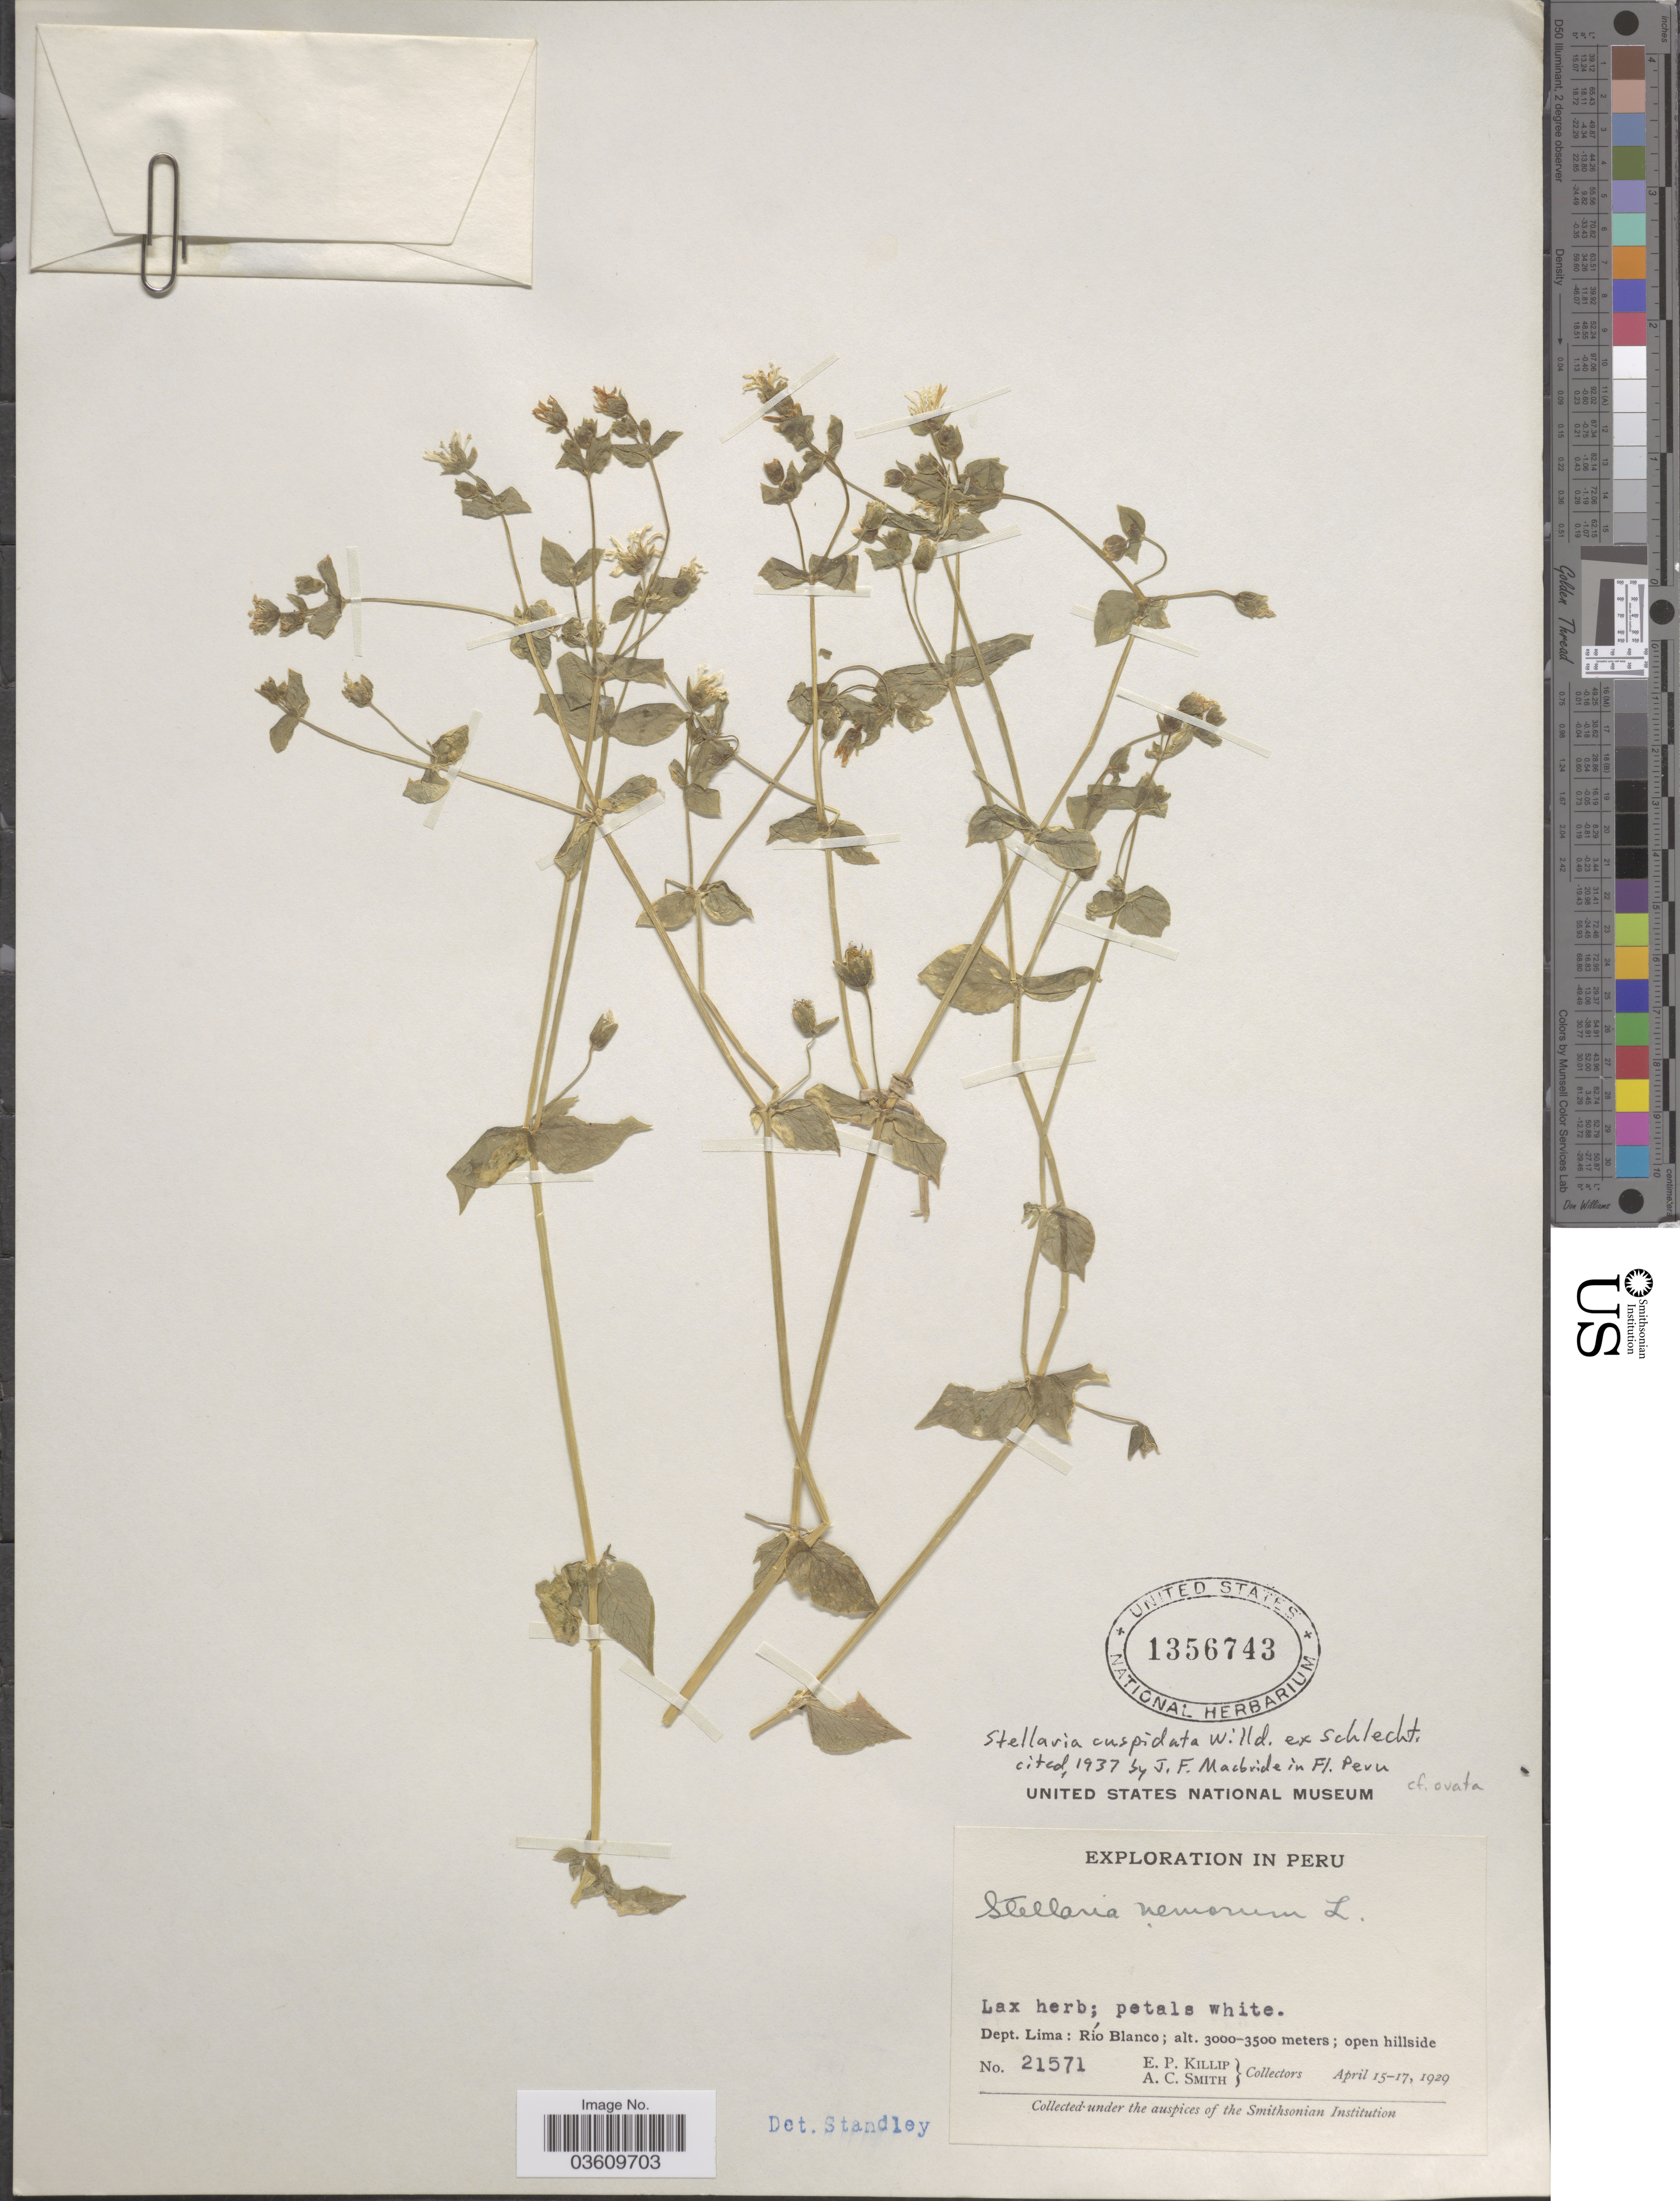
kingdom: Plantae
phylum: Tracheophyta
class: Magnoliopsida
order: Caryophyllales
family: Caryophyllaceae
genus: Stellaria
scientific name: Stellaria cuspidata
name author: Willd. ex Schltdl.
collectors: E. P. Killip & A. C. Smith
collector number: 21571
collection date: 1929-04-15/1929-04-17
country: Peru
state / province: Lima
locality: Dept. Lima: Río Blanco.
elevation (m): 3000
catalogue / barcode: US 1356743